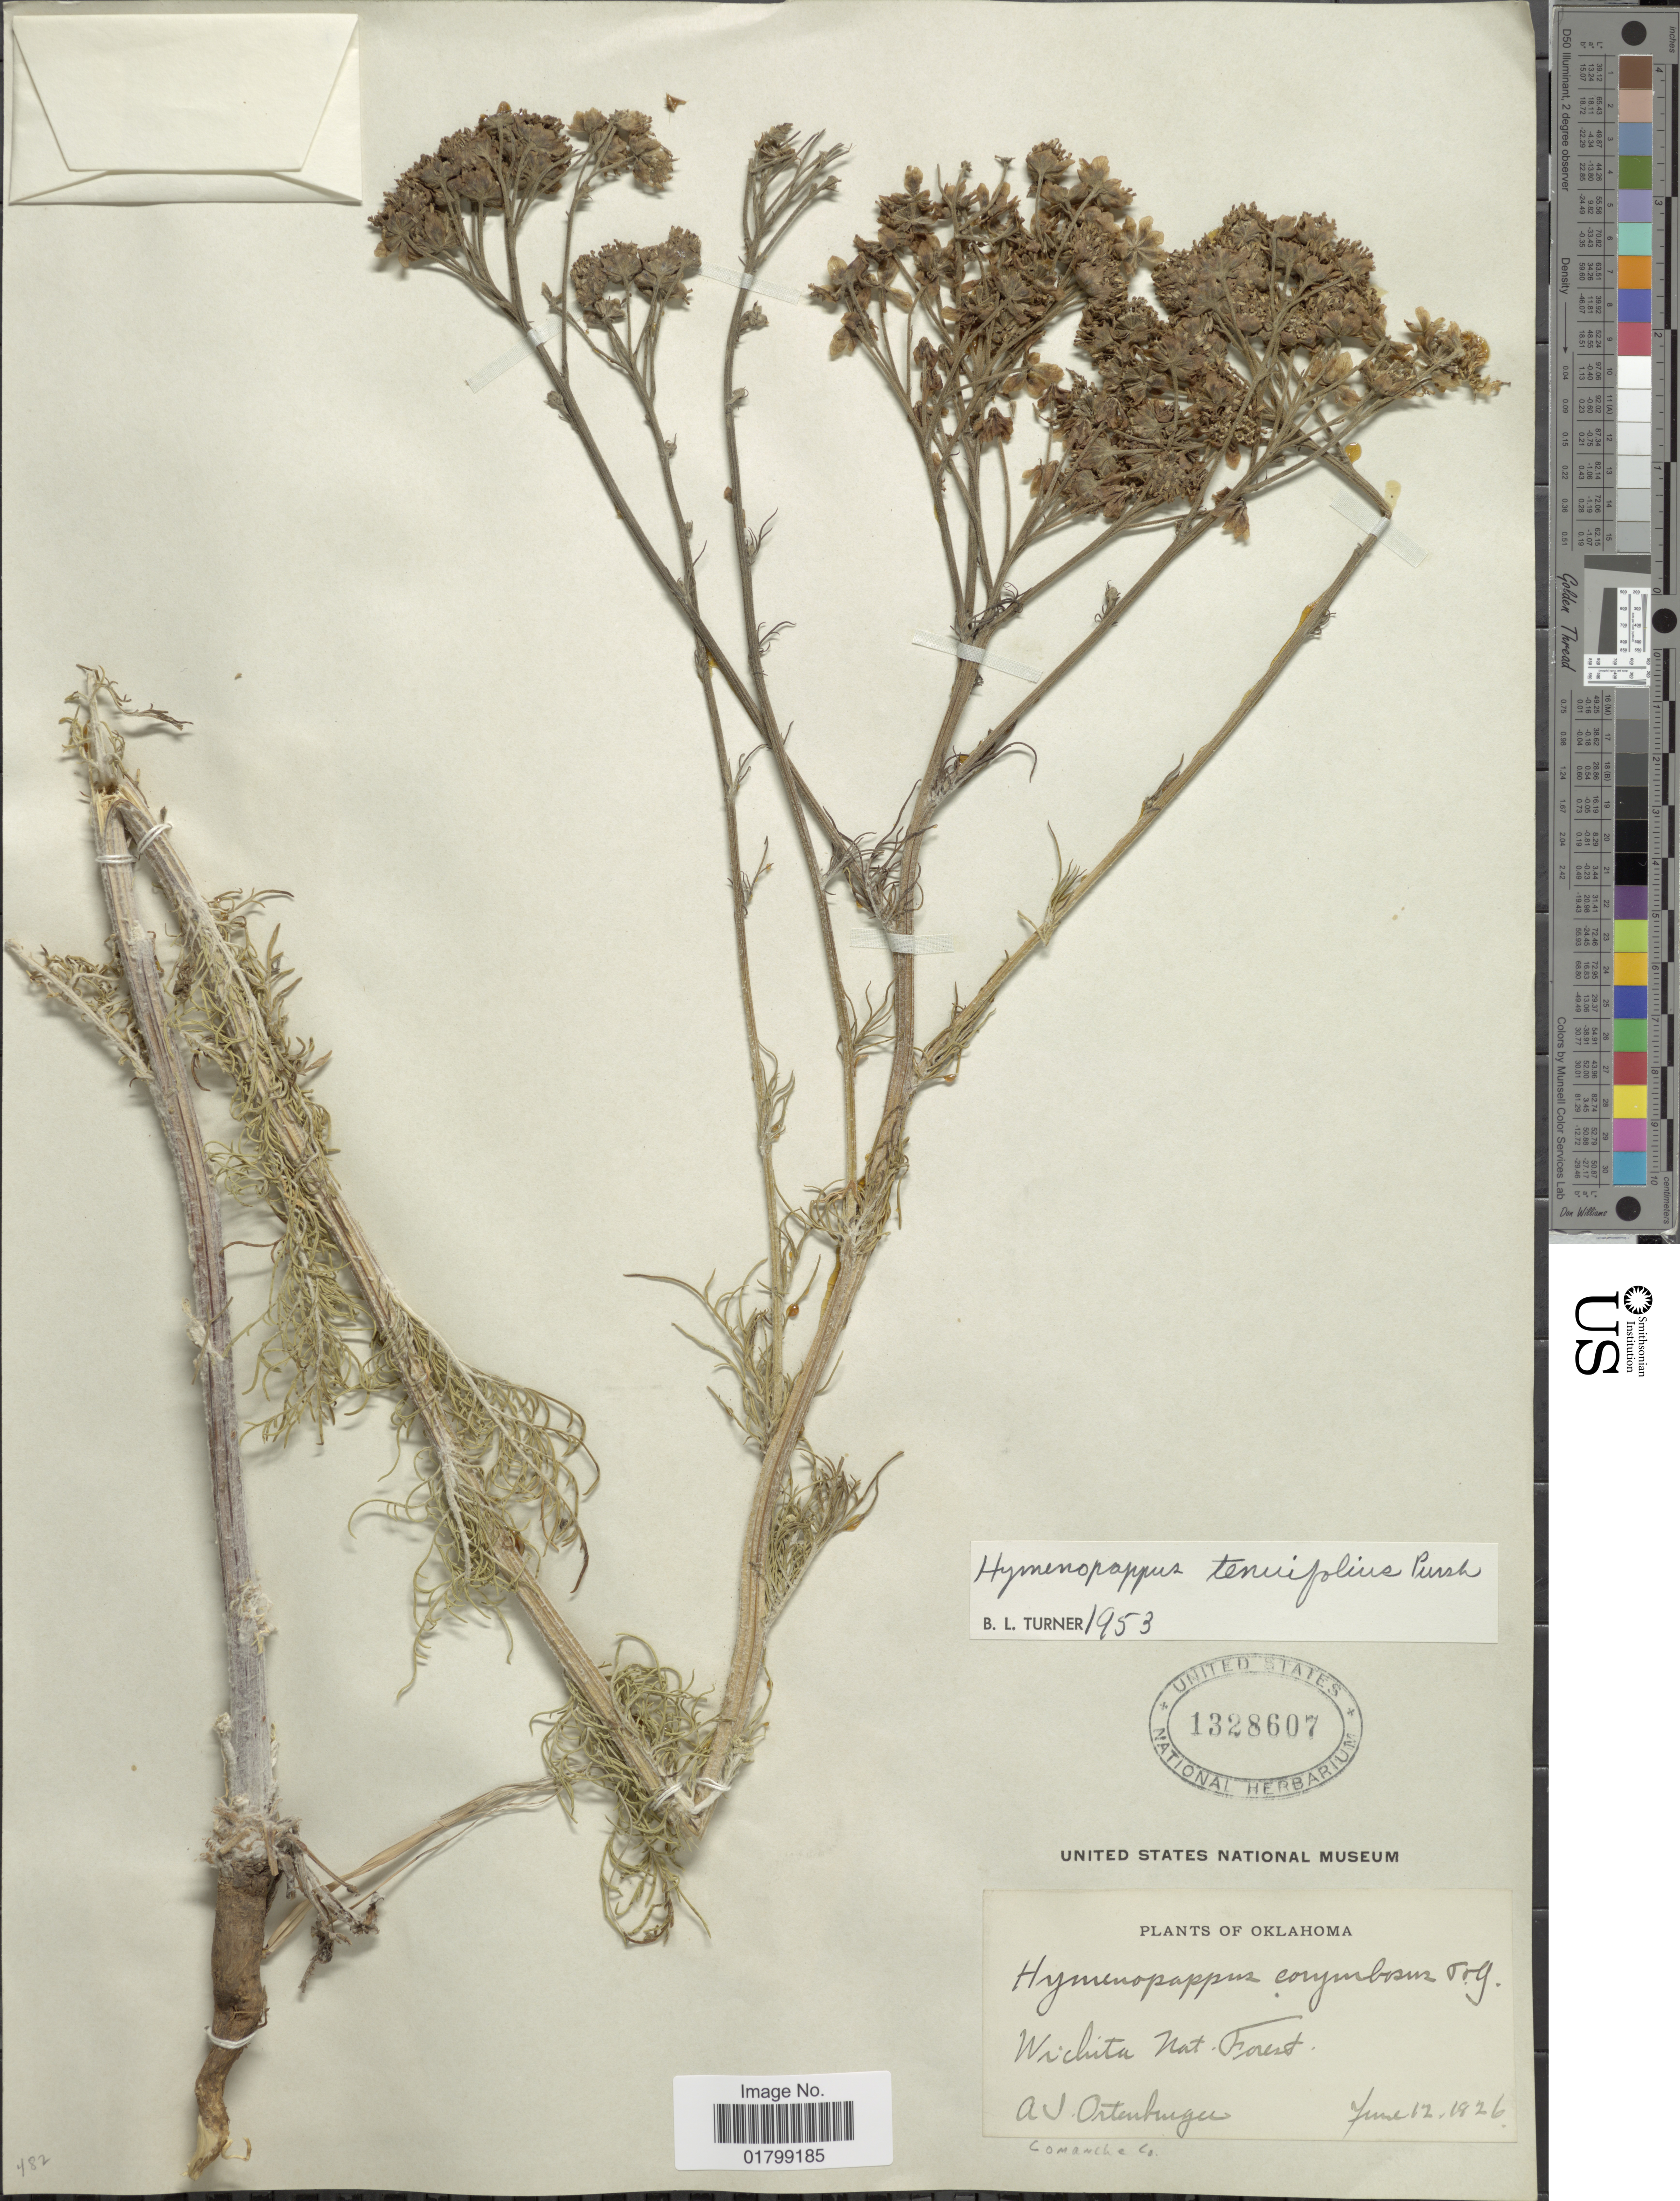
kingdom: Plantae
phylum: Tracheophyta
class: Magnoliopsida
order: Asterales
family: Asteraceae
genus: Hymenopappus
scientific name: Hymenopappus tenuifolius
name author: Pursh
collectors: A. Ortenburger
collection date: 1926-06-12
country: United States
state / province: Oklahoma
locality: Wichita Nat. Forest, Comanche Co.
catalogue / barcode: US 1328607